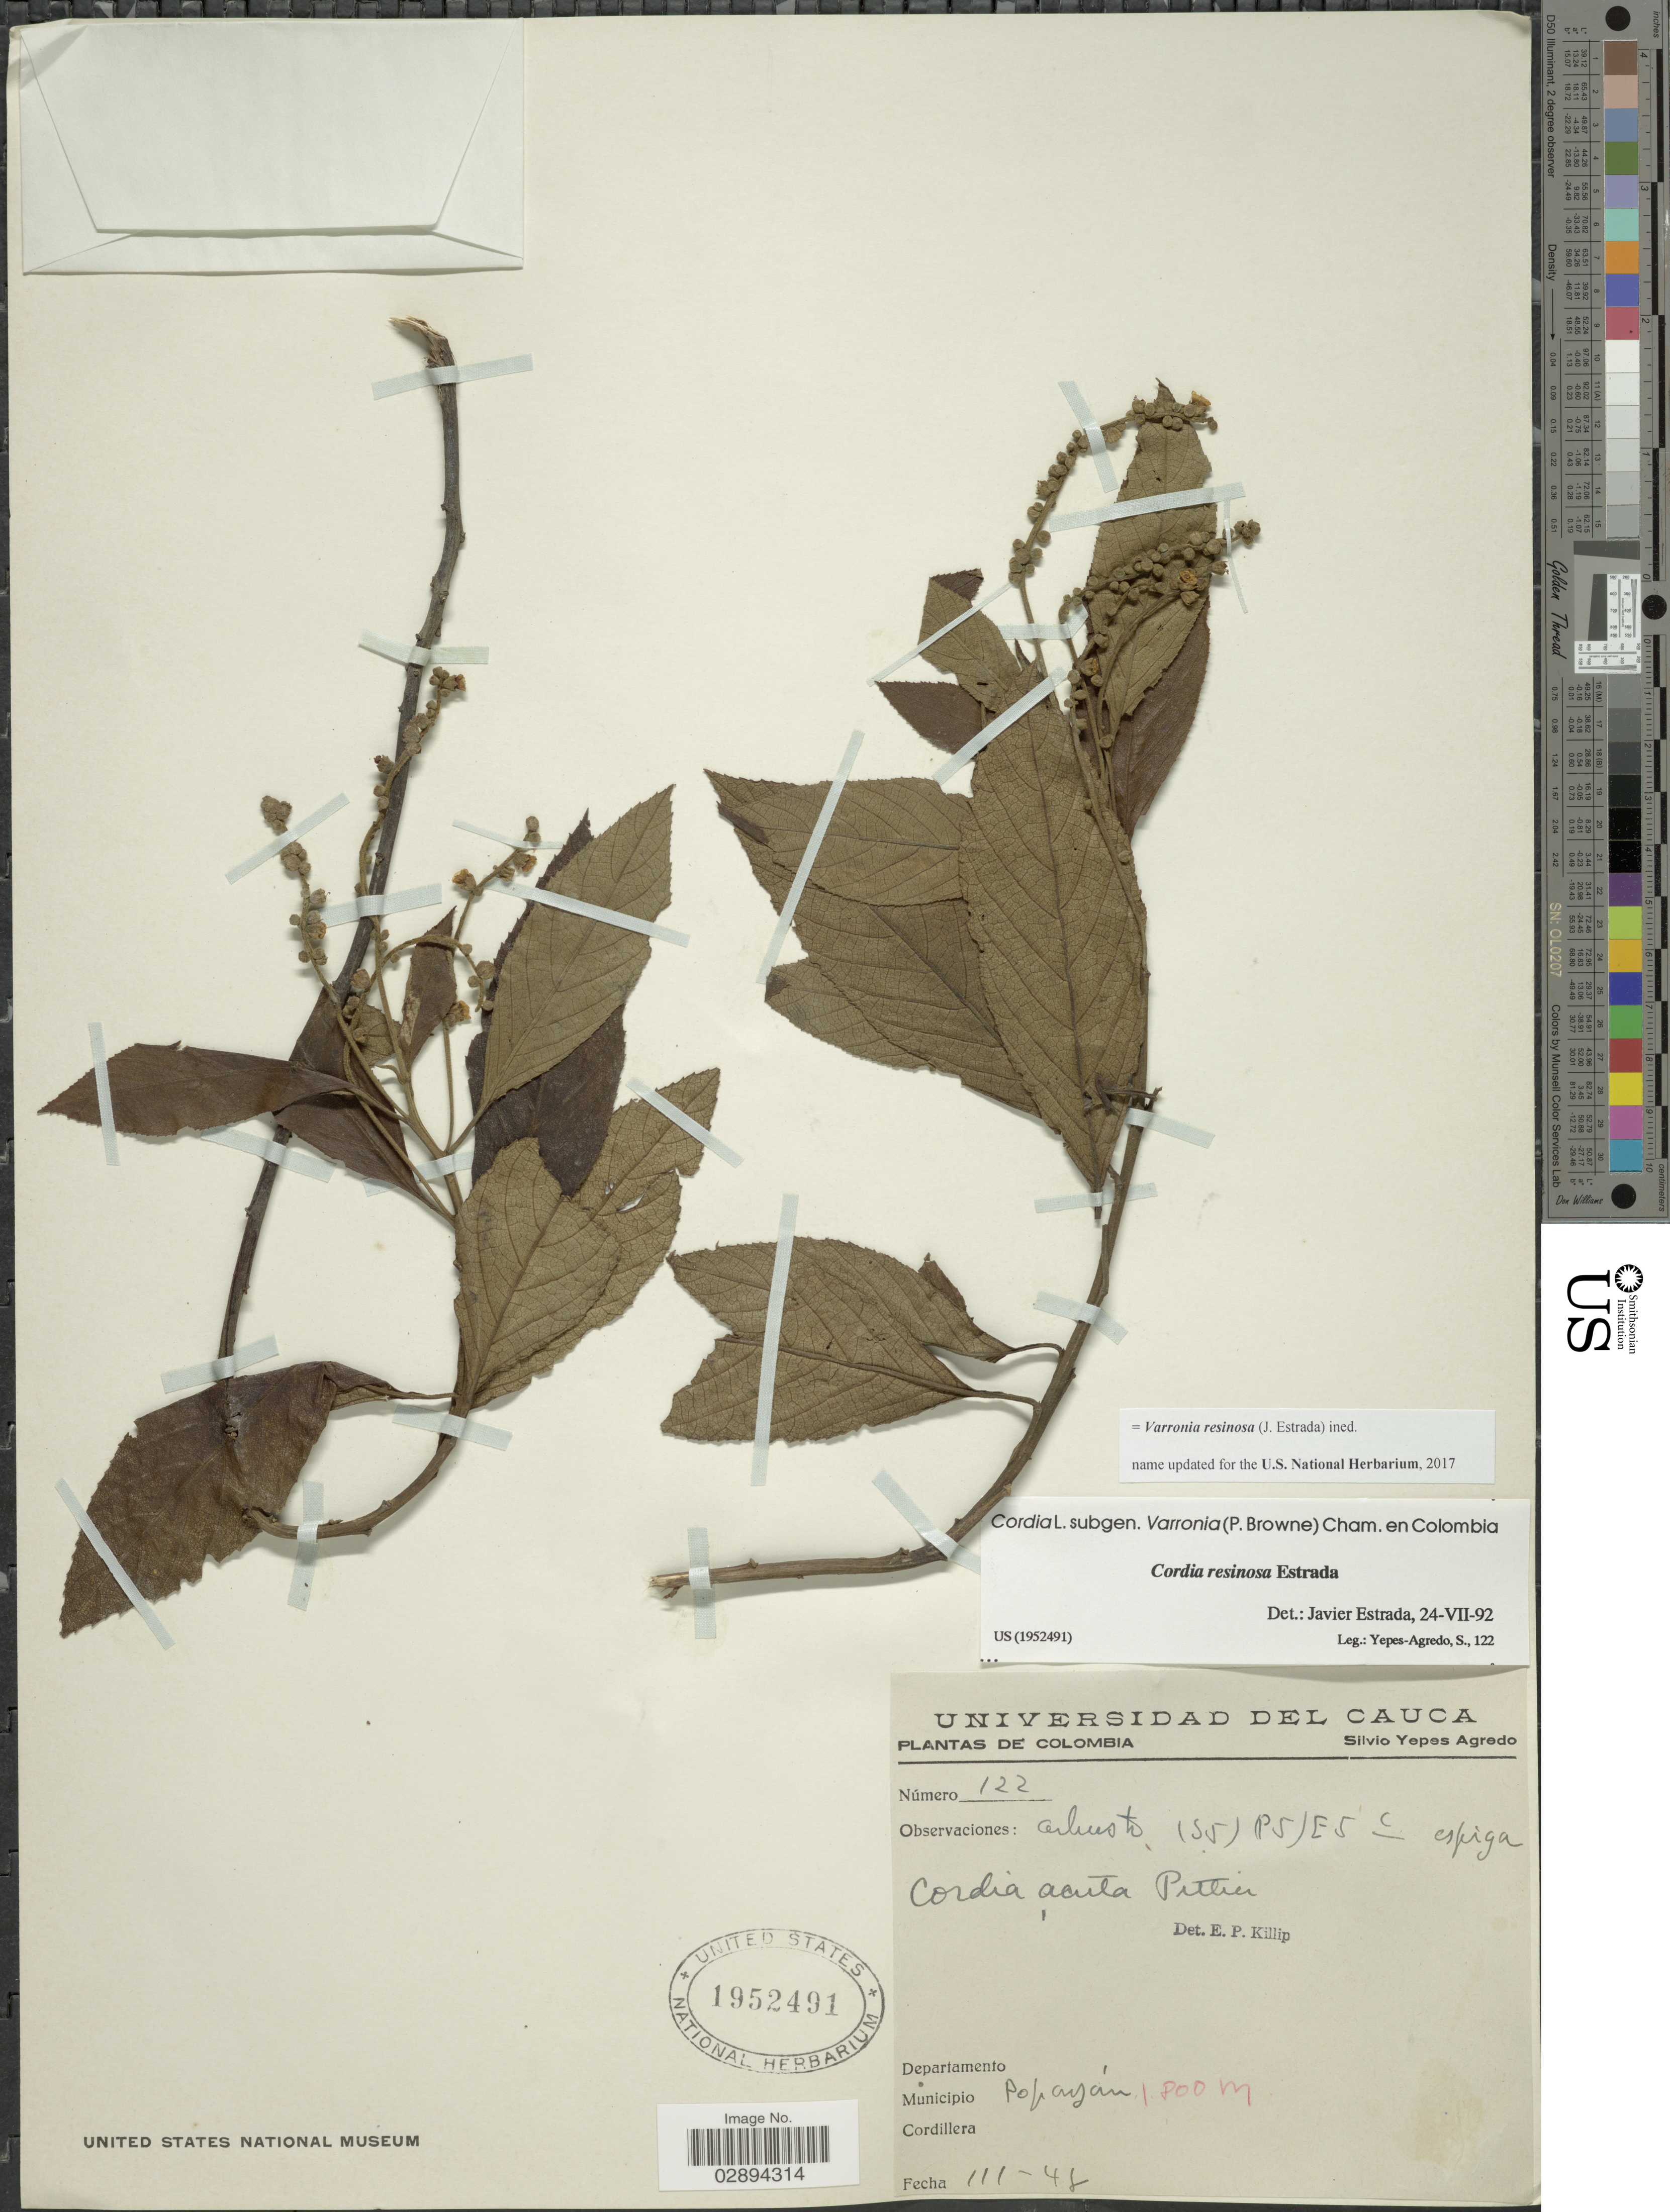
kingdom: Plantae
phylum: Tracheophyta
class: Magnoliopsida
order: Boraginales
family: Cordiaceae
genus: Varronia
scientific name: Varronia resinosa (J. Estrada) comb. nov. ined.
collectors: S. Yepes-Agredo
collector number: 122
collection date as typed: Transcribed d/m/y: /3/48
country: Colombia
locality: Municipio Popayán.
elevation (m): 1800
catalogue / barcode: US 1952491